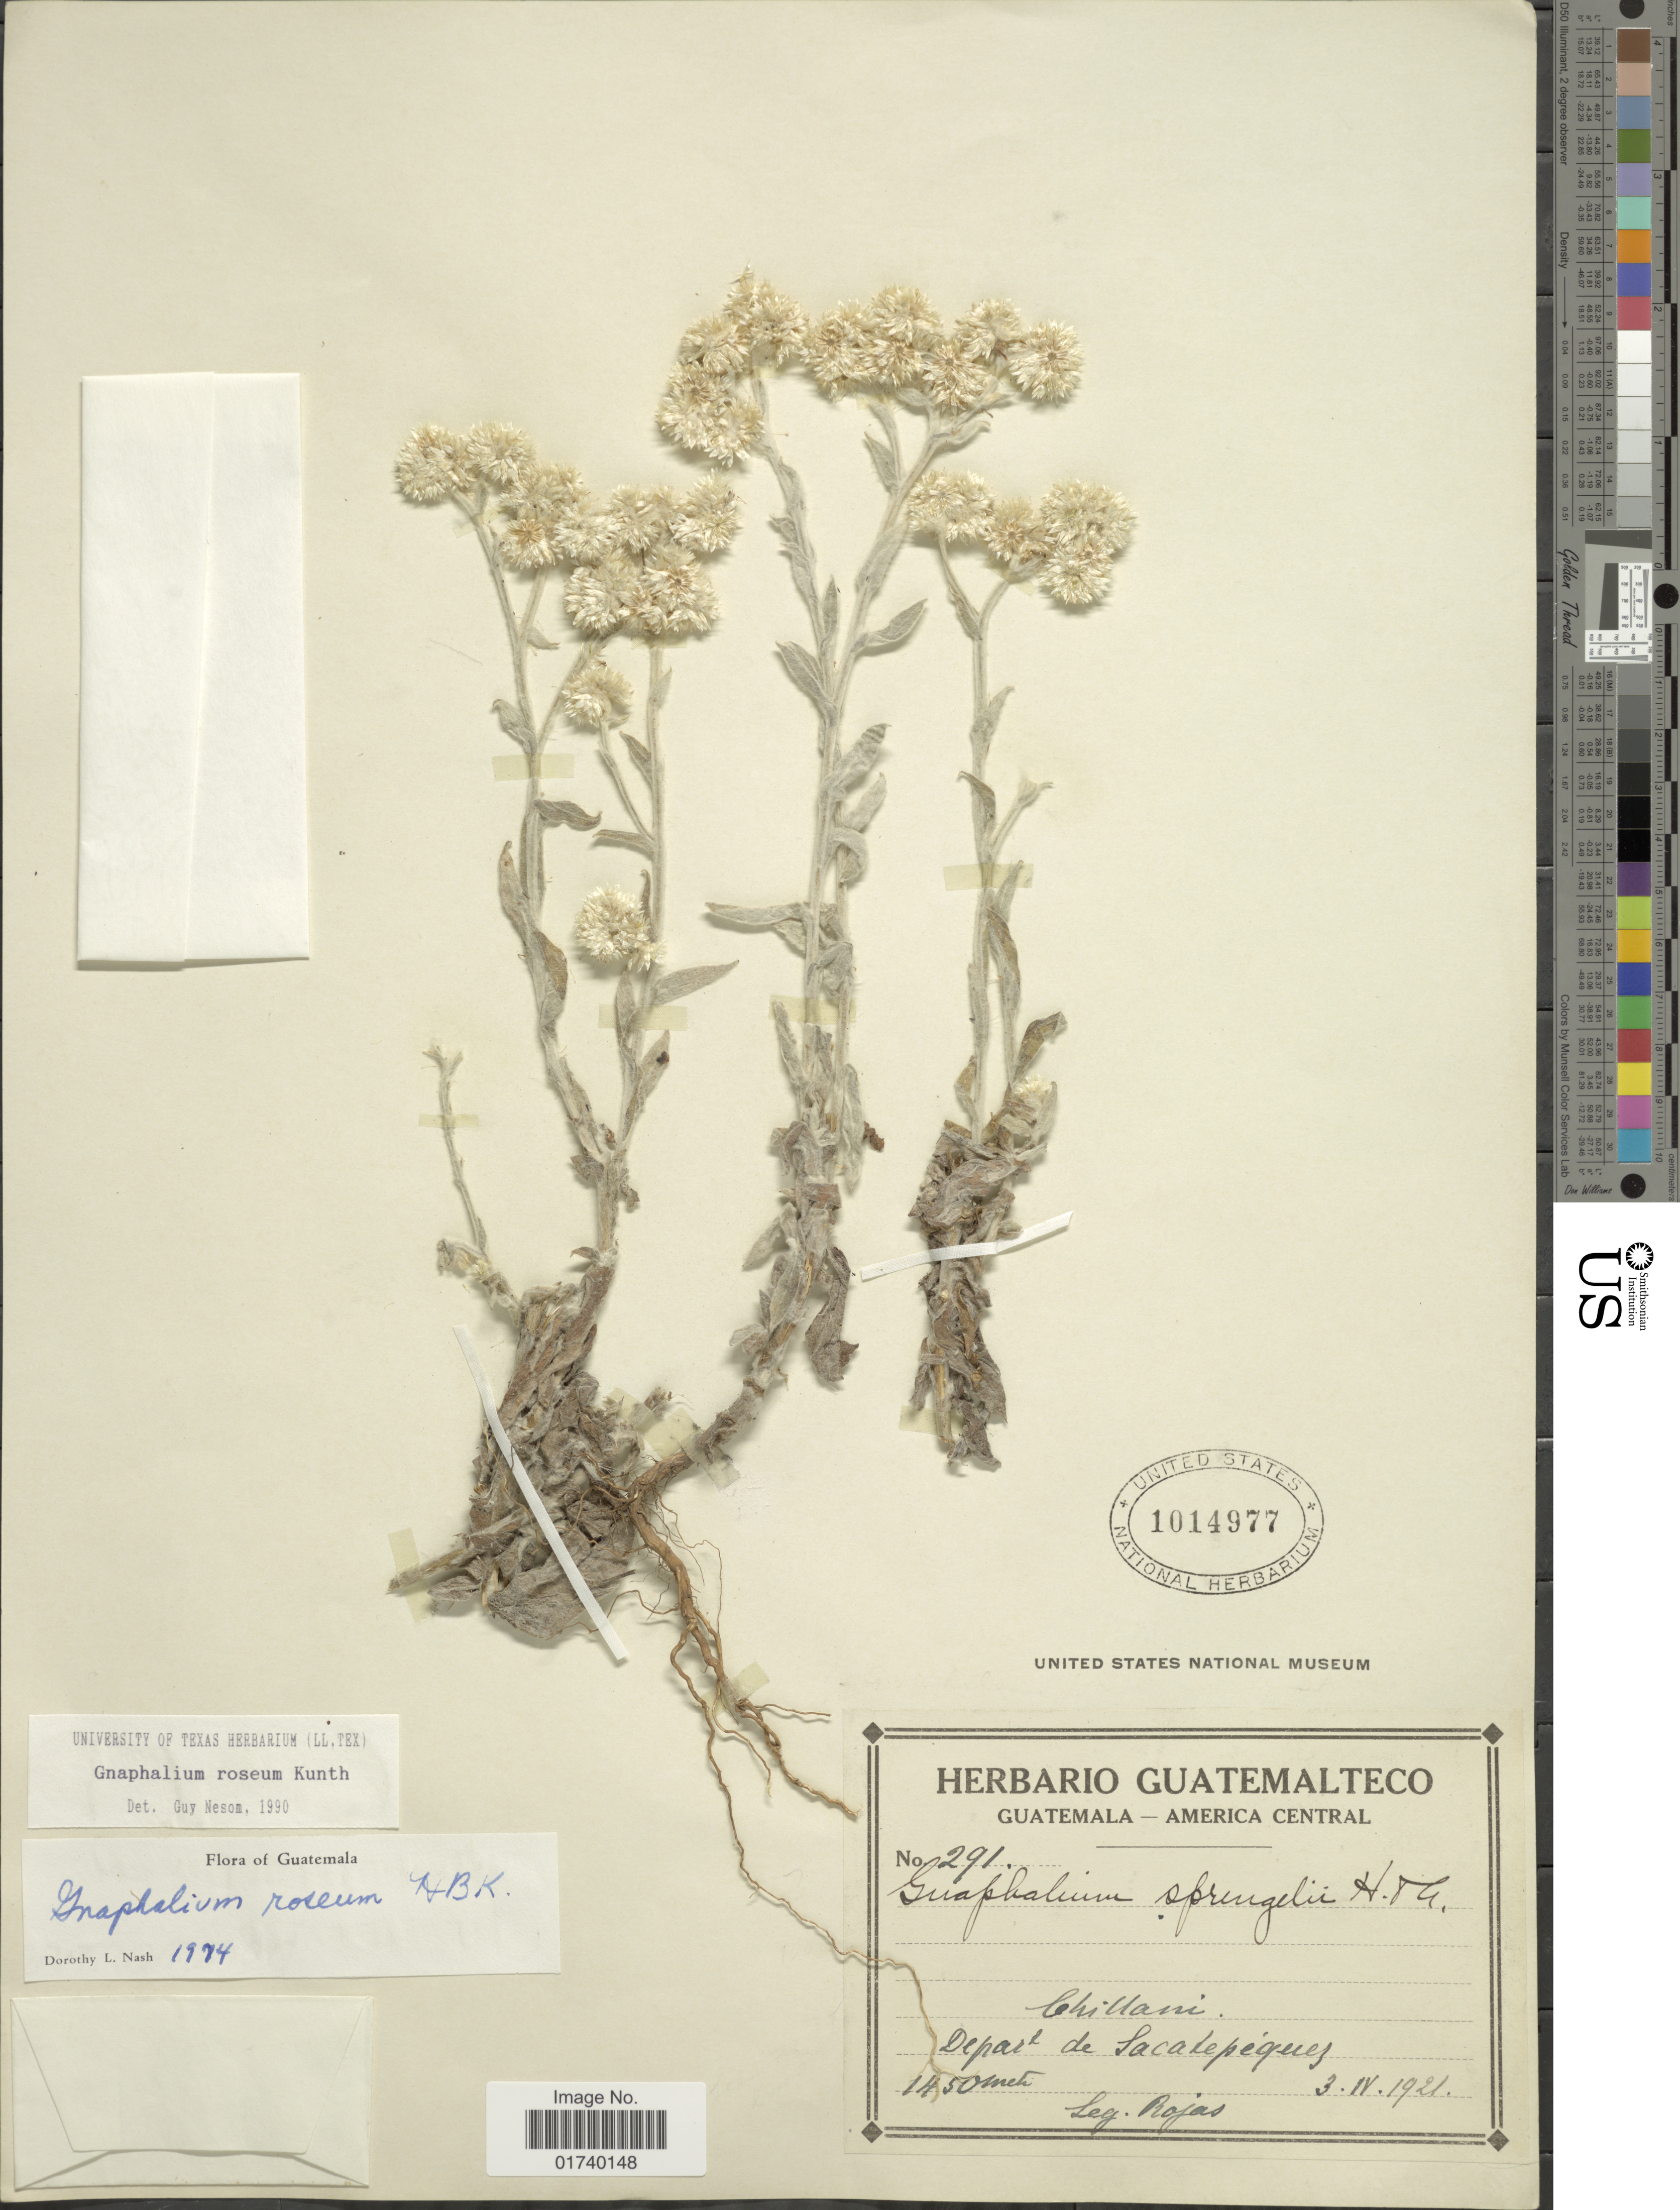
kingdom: Plantae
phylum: Tracheophyta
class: Magnoliopsida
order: Asterales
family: Asteraceae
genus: Pseudognaphalium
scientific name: Pseudognaphalium roseum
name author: (Kunth) Anderb.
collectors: Rojas, --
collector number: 291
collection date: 1921-04-03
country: Guatemala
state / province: Sacatepéquez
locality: Chillani, Depart de Sacatepequez.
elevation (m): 1450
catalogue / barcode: US 1014977